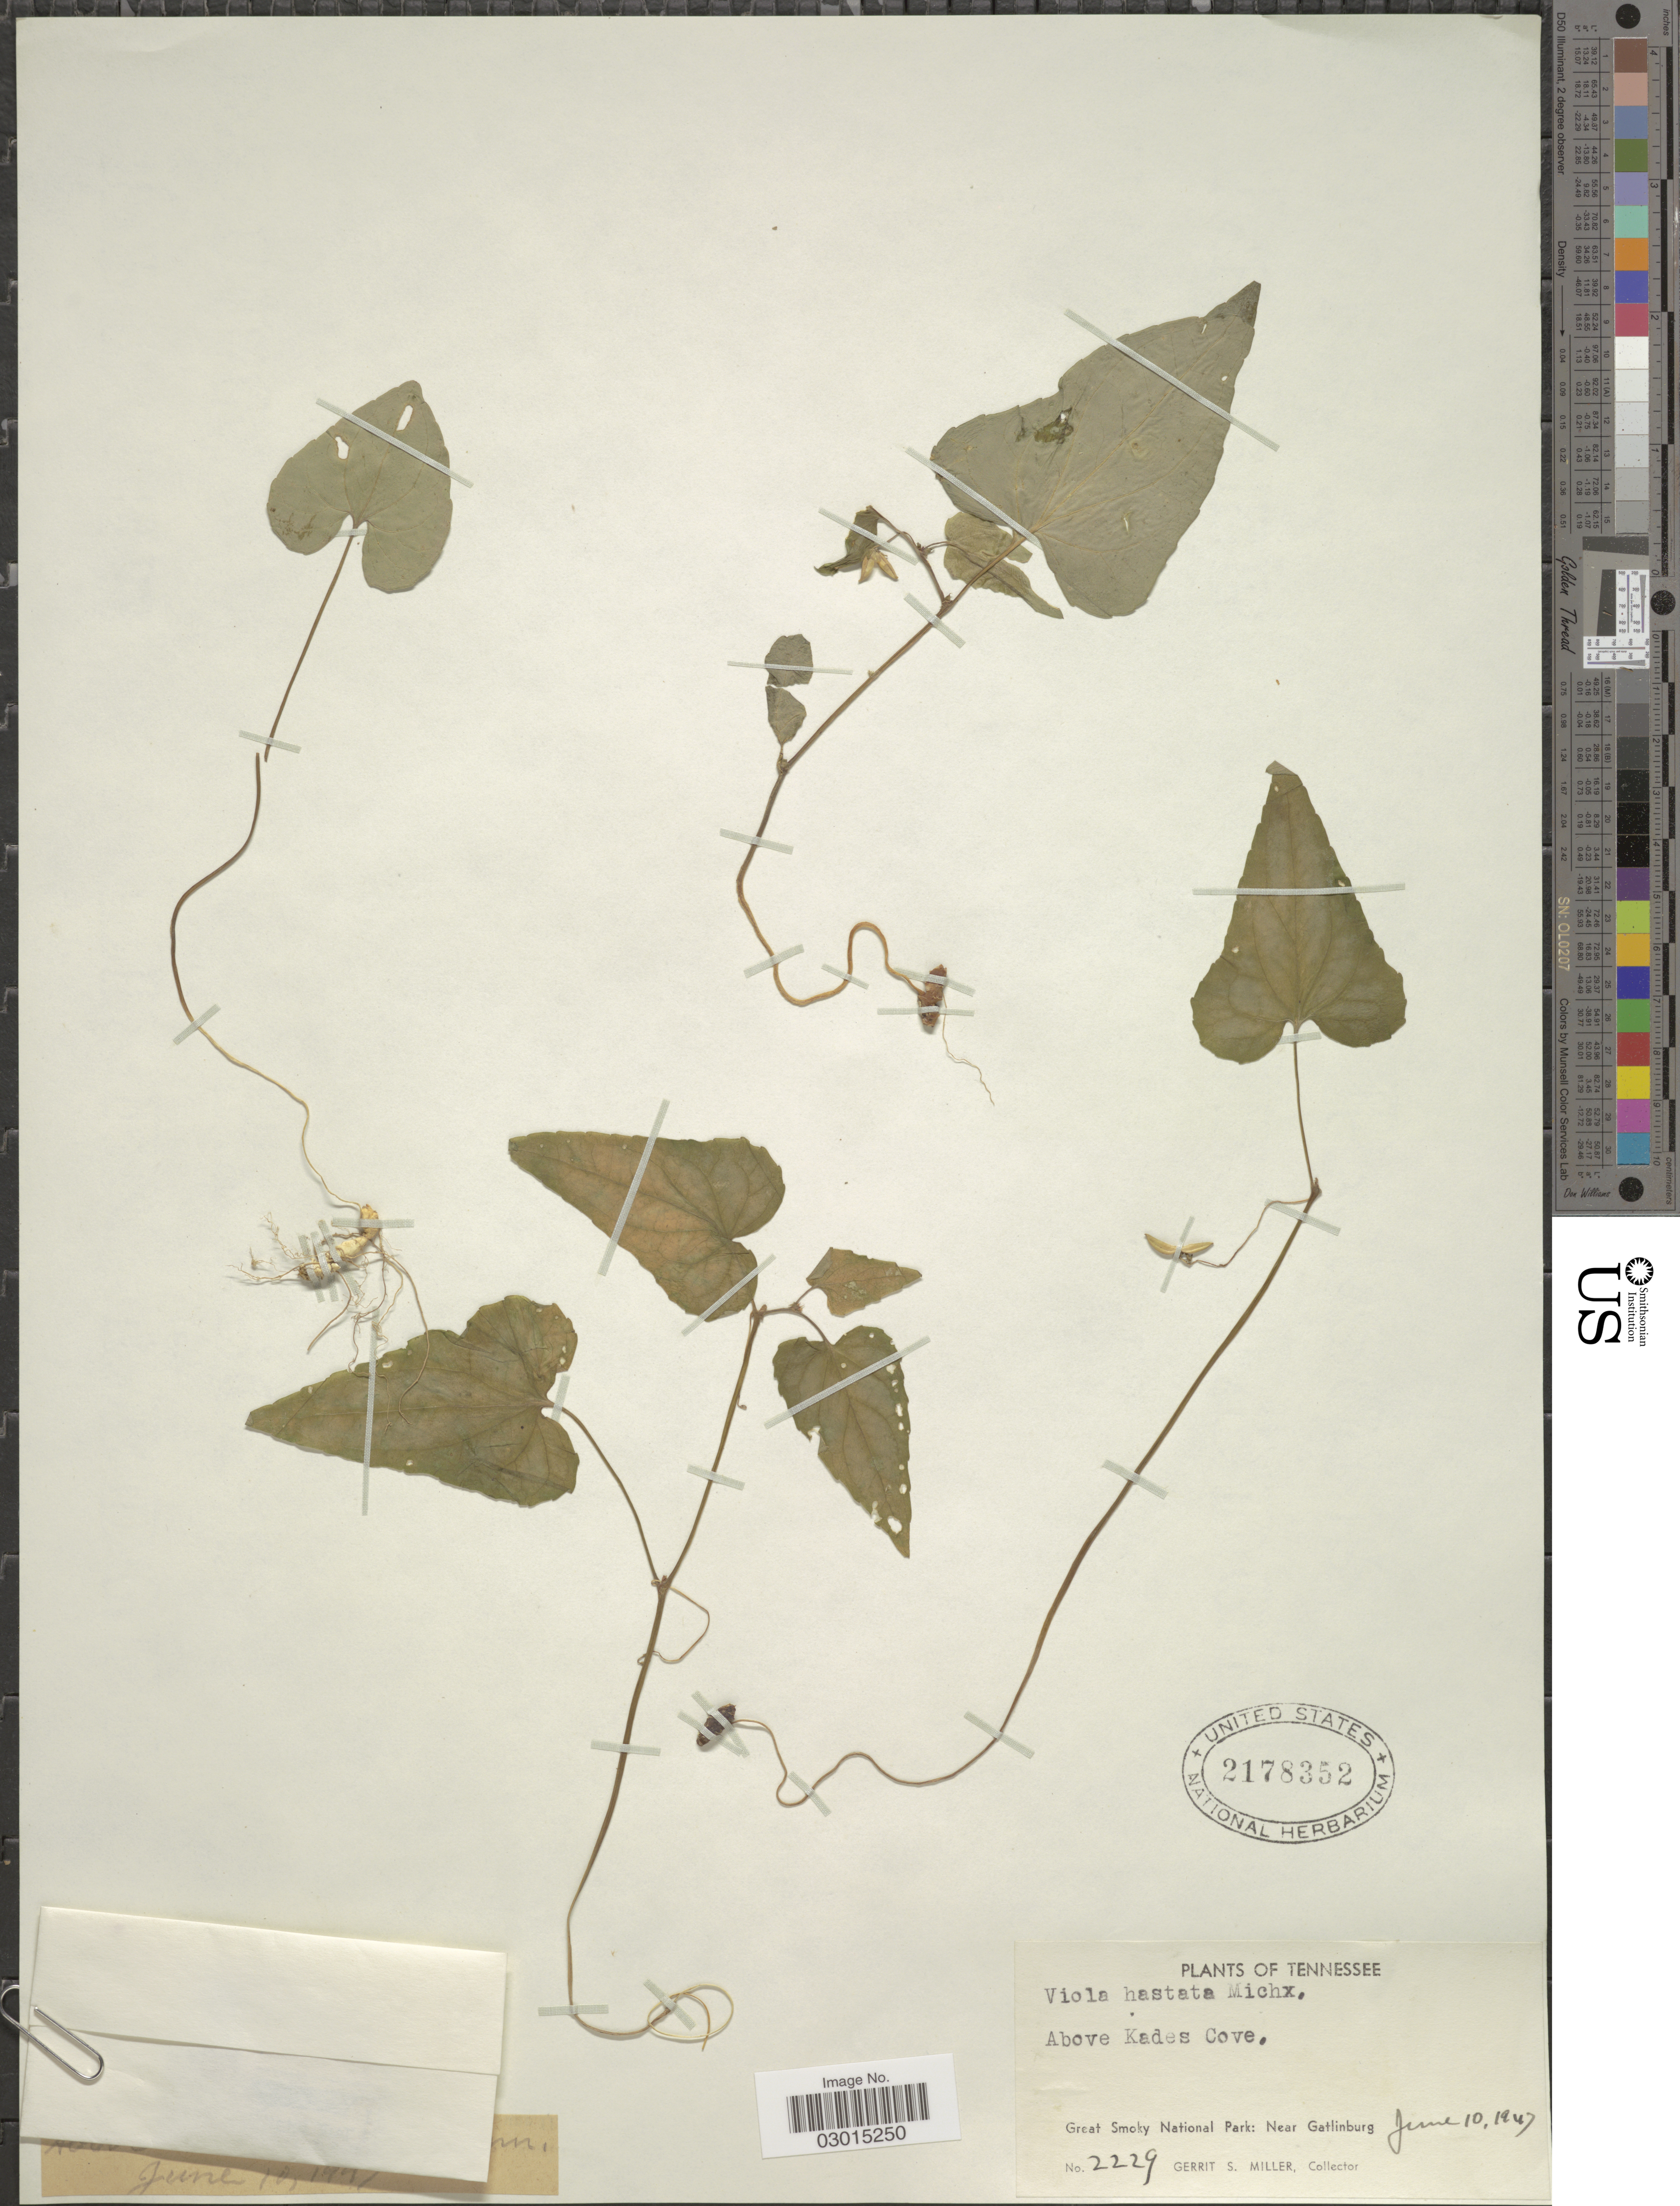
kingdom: Plantae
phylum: Tracheophyta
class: Magnoliopsida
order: Malpighiales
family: Violaceae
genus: Viola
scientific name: Viola hastata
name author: Michx.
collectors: G. S. Miller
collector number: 2229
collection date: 1947-06-10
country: United States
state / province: Tennessee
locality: Above Kades Cove. Great Smoky National Park: Near Gatlinburg.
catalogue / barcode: US 2178352